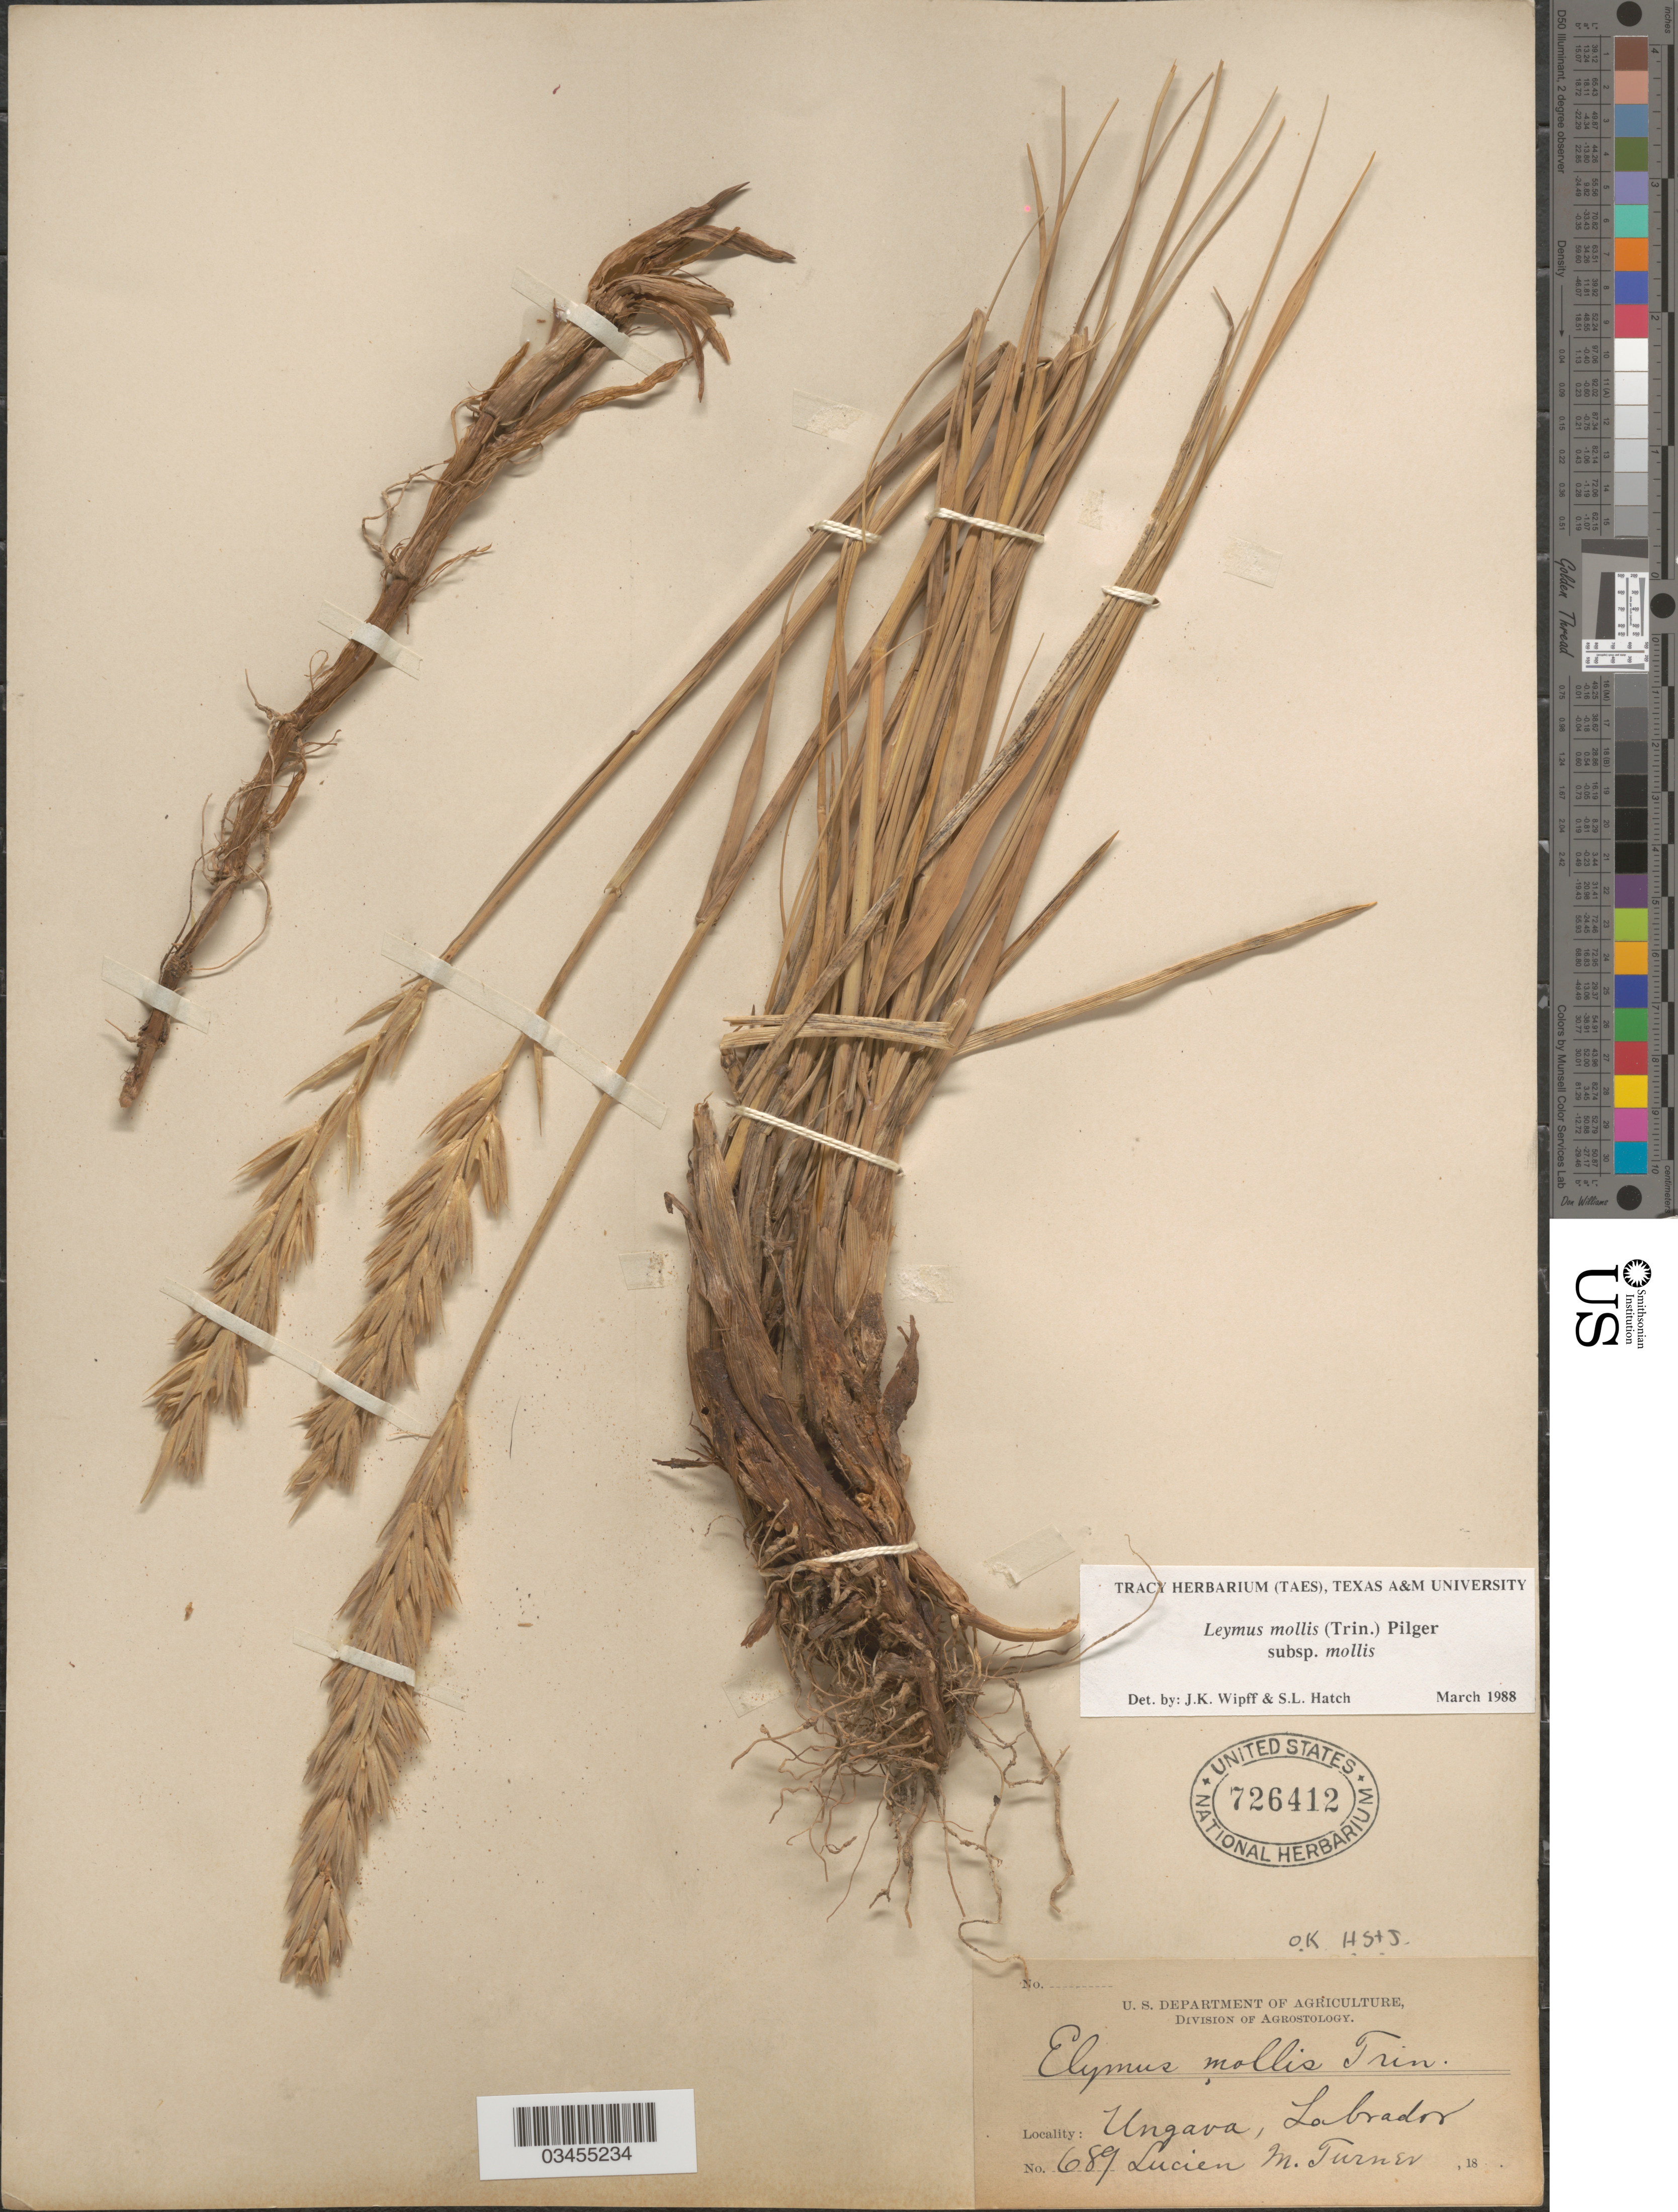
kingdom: Plantae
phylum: Tracheophyta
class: Liliopsida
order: Poales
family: Poaceae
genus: Leymus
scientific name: Leymus mollis subsp. mollis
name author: (Trin.) Pilg.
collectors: L. M. Turner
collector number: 689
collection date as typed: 18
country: Canada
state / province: Newfoundland and Labrador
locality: Ungava, Labrador.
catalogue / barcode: US 726412